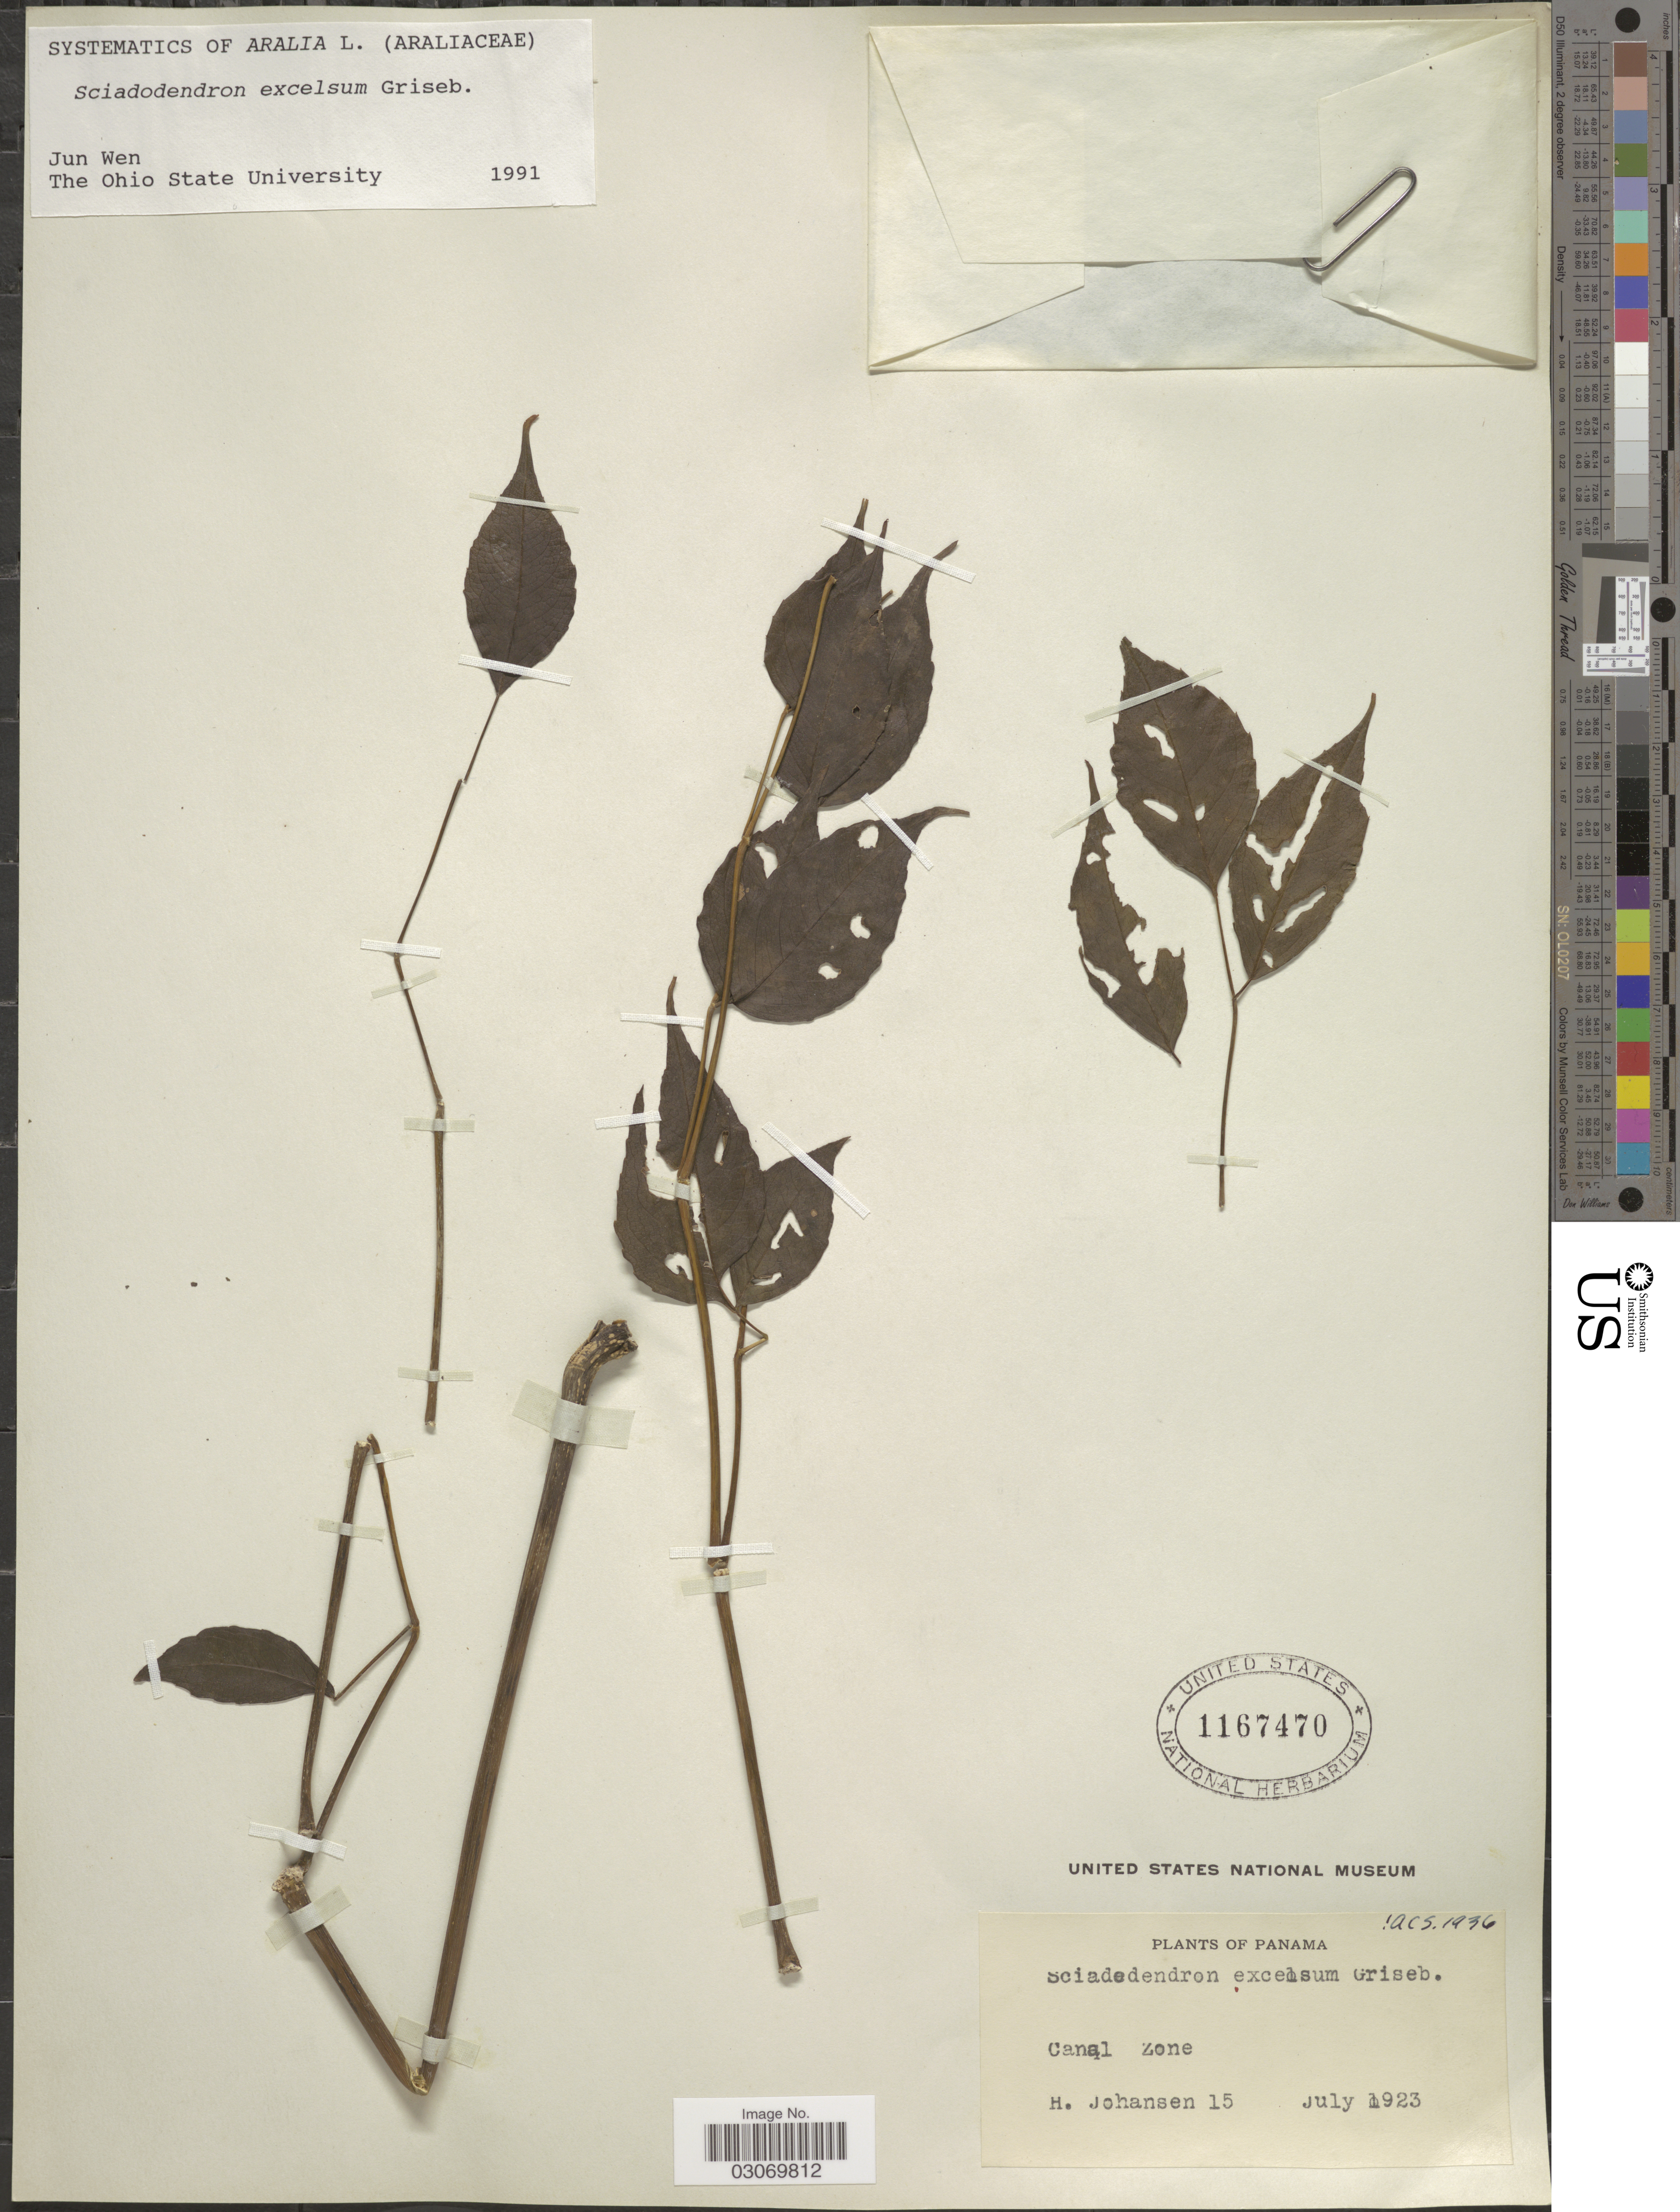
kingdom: Plantae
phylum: Tracheophyta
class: Magnoliopsida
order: Apiales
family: Araliaceae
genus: Sciadodendron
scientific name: Sciadodendron sp.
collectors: H. Johansen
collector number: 15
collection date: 1923-07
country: Panama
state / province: Colón / Panamá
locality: Canal Zone.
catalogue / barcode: US 1167470